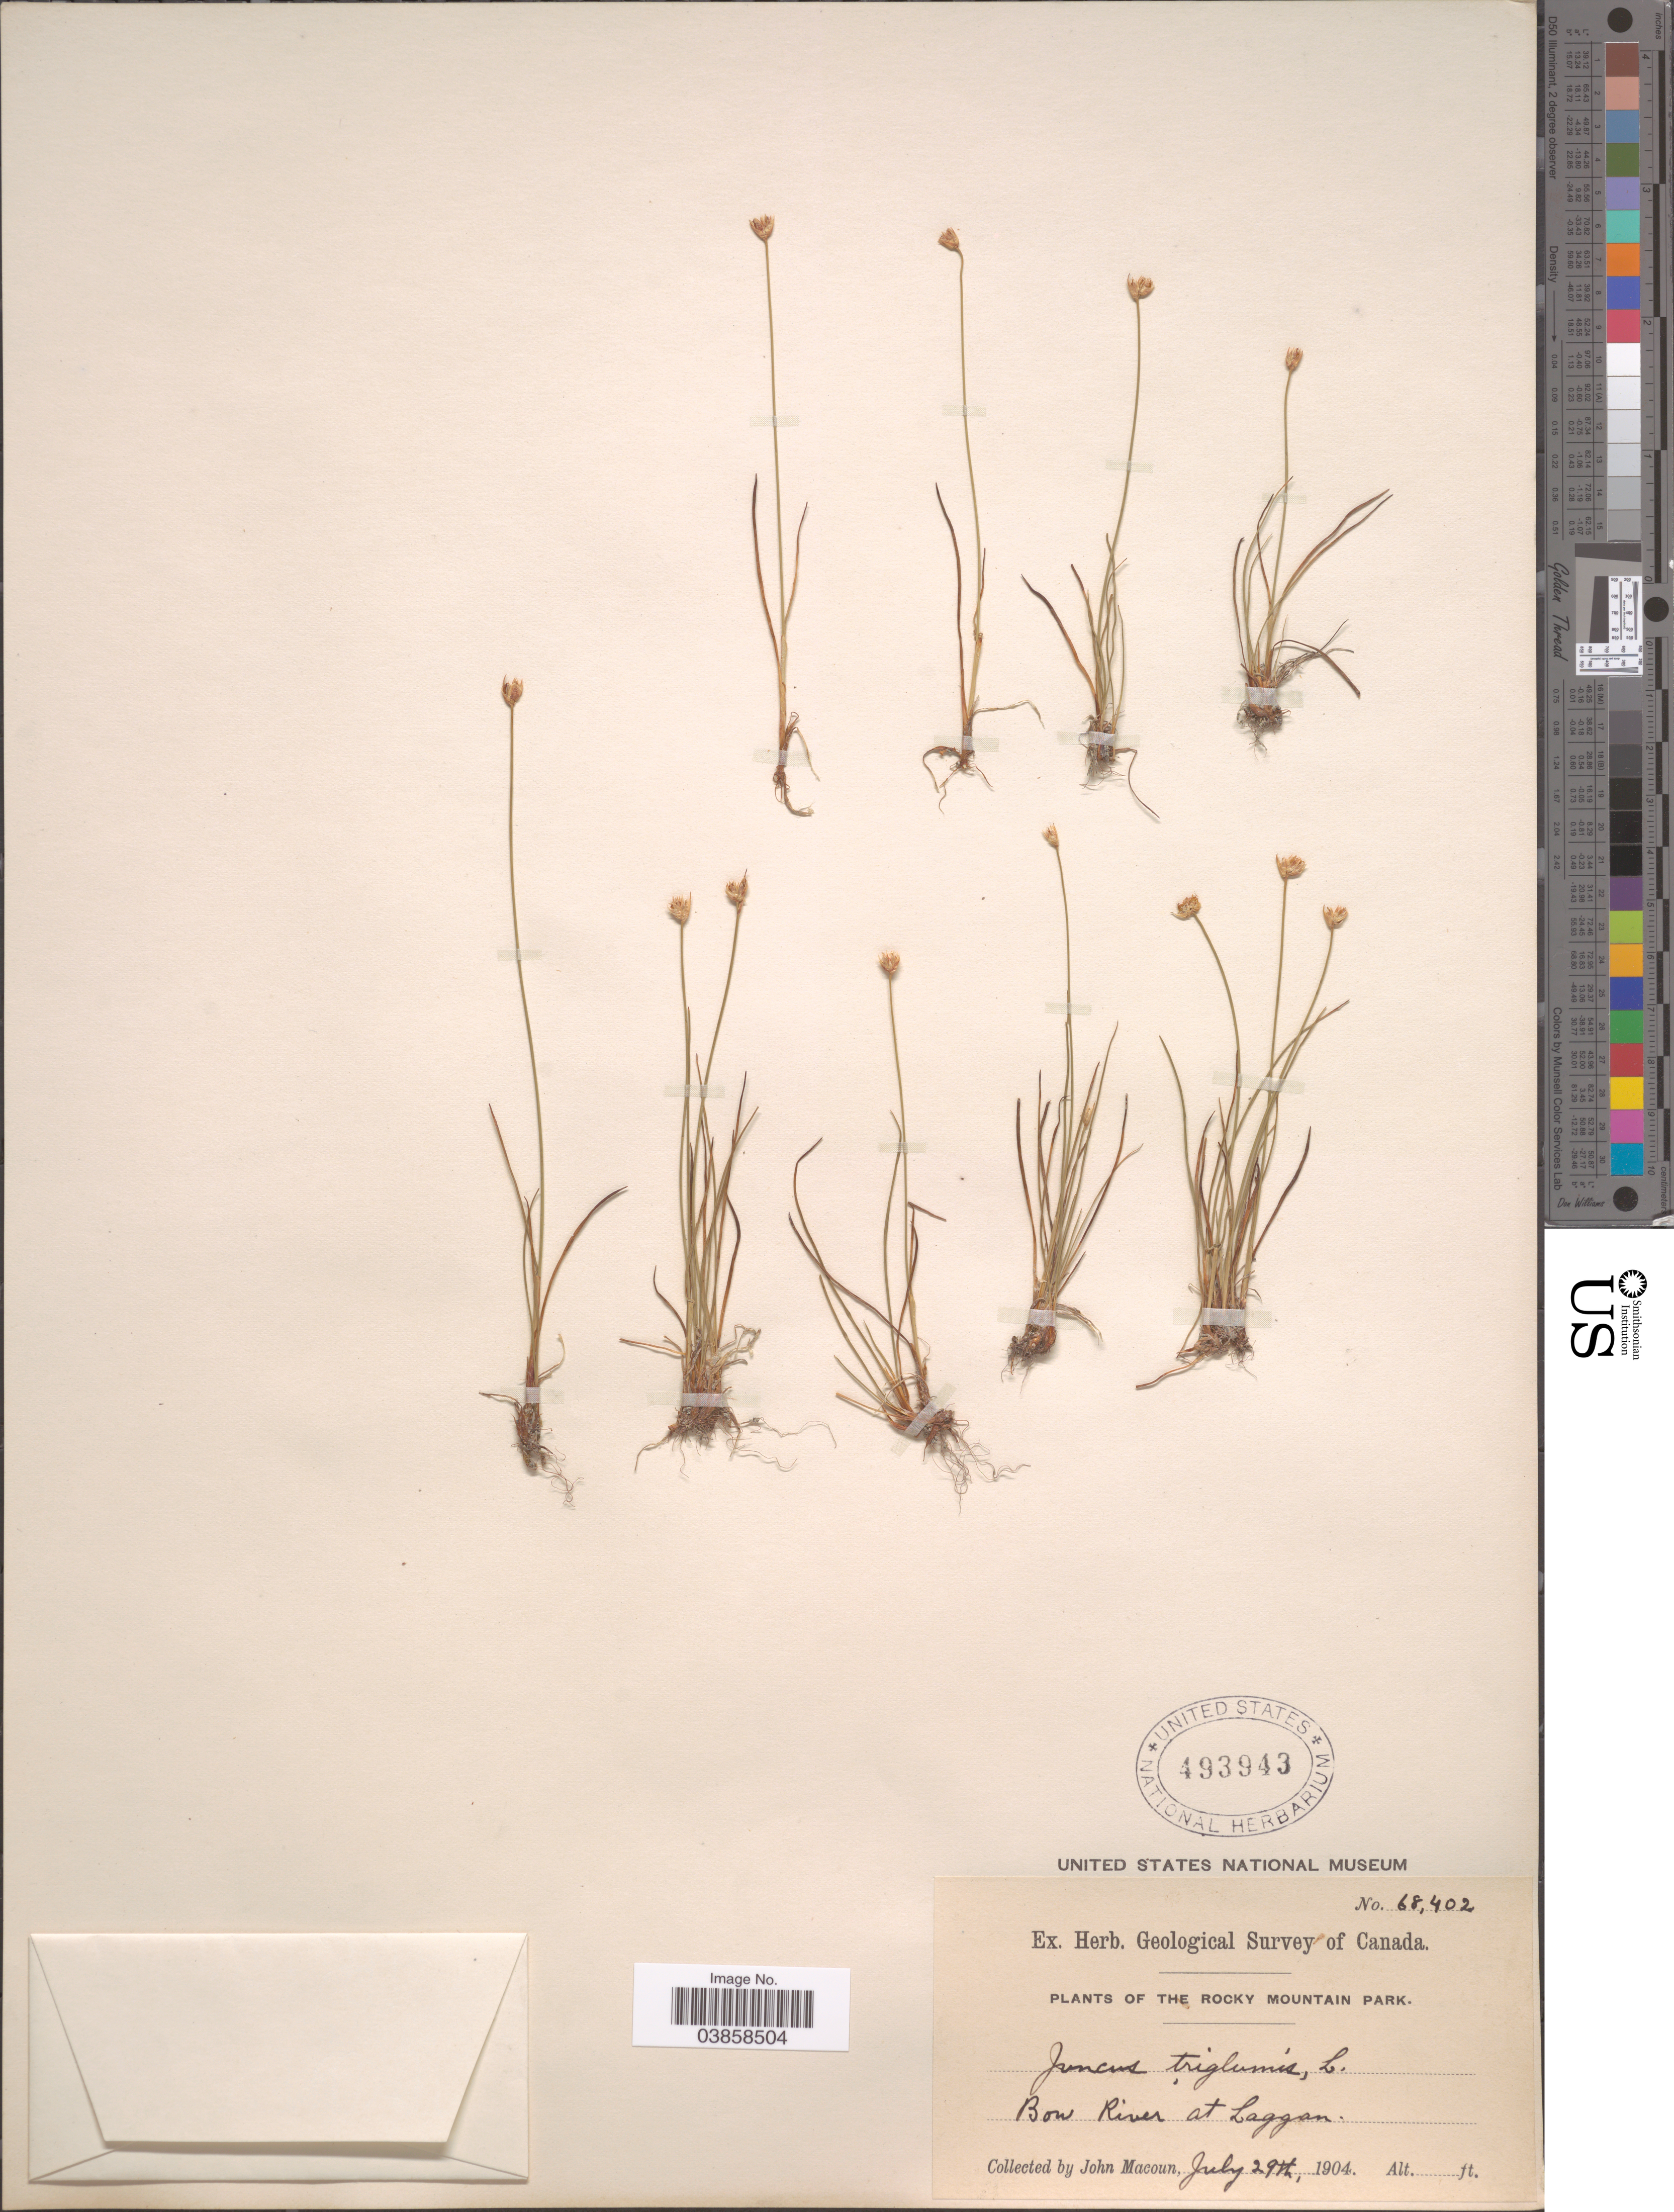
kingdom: Plantae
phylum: Tracheophyta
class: Liliopsida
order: Poales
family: Juncaceae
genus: Juncus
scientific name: Juncus triglumis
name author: L.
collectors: J. Macoun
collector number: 68402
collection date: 1904-07-29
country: Canada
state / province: Alberta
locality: The Rocky Mountain Park. Bow River at Laggan.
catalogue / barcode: US 493943